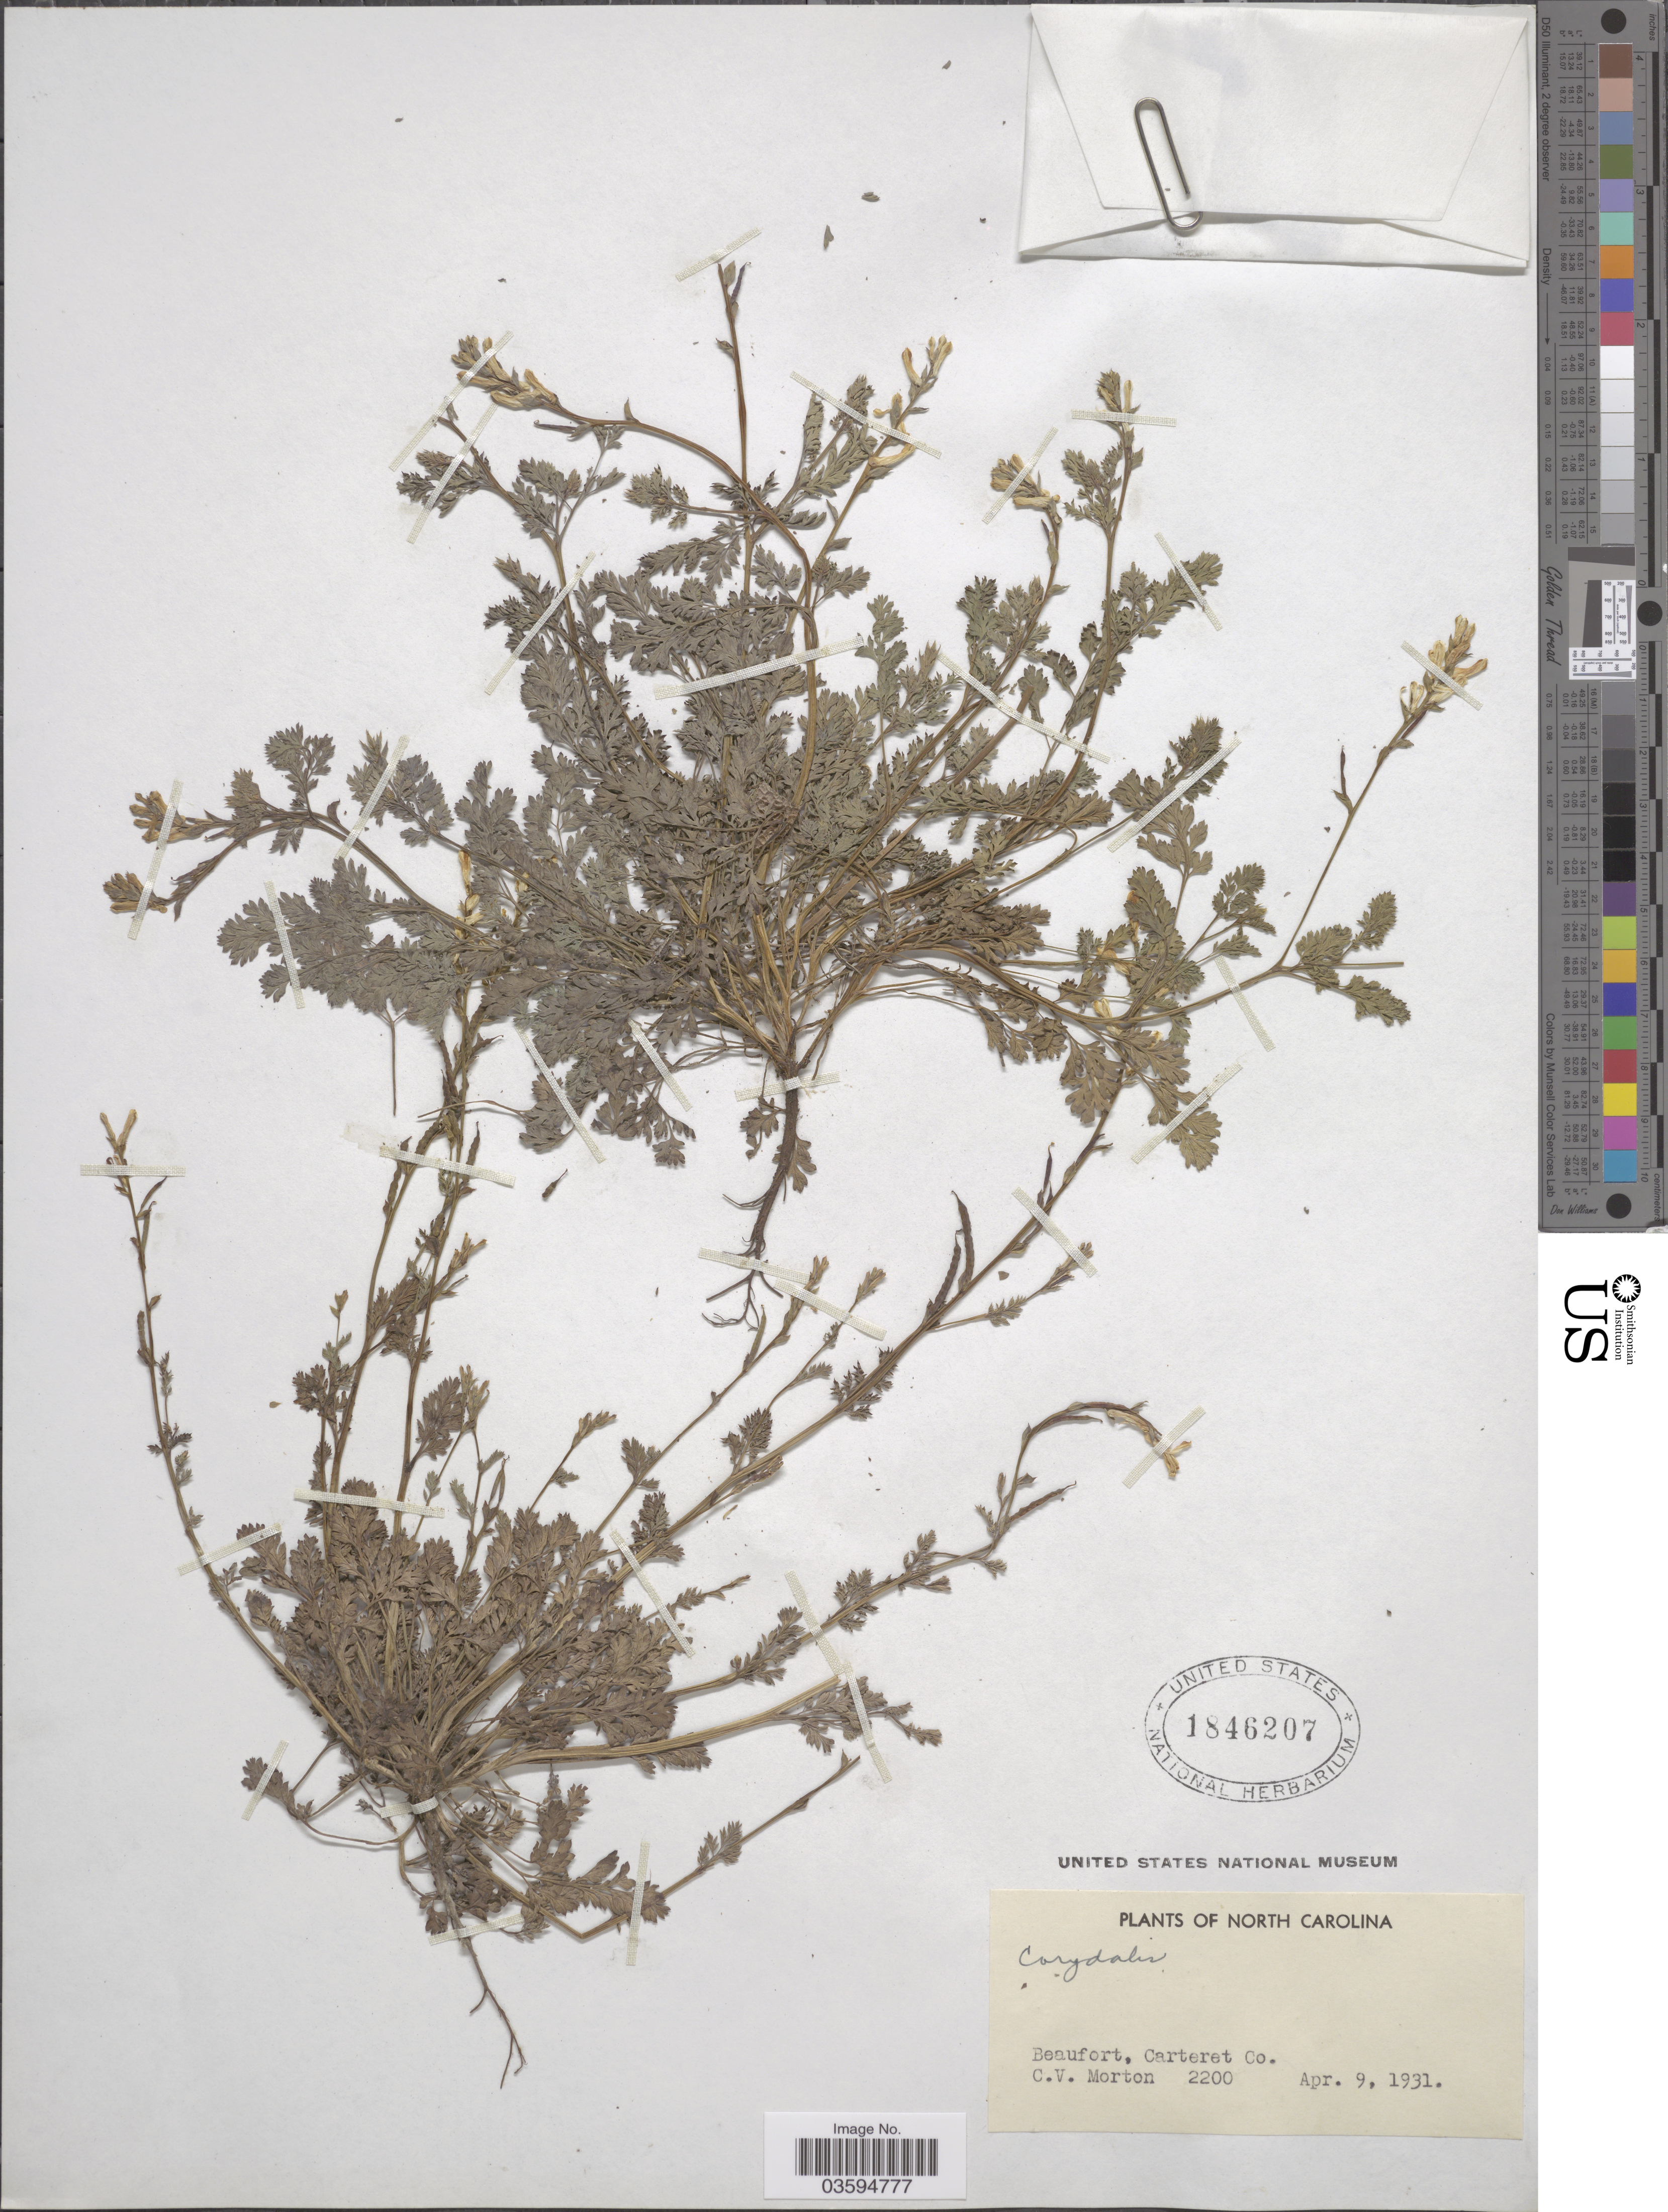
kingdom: Plantae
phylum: Tracheophyta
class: Magnoliopsida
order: Ranunculales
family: Papaveraceae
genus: Corydalis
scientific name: Corydalis sp.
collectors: C. V. Morton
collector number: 2200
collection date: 1931-04-09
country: United States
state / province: North Carolina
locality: Beaufort, Carteret Co.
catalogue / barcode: US 1846207